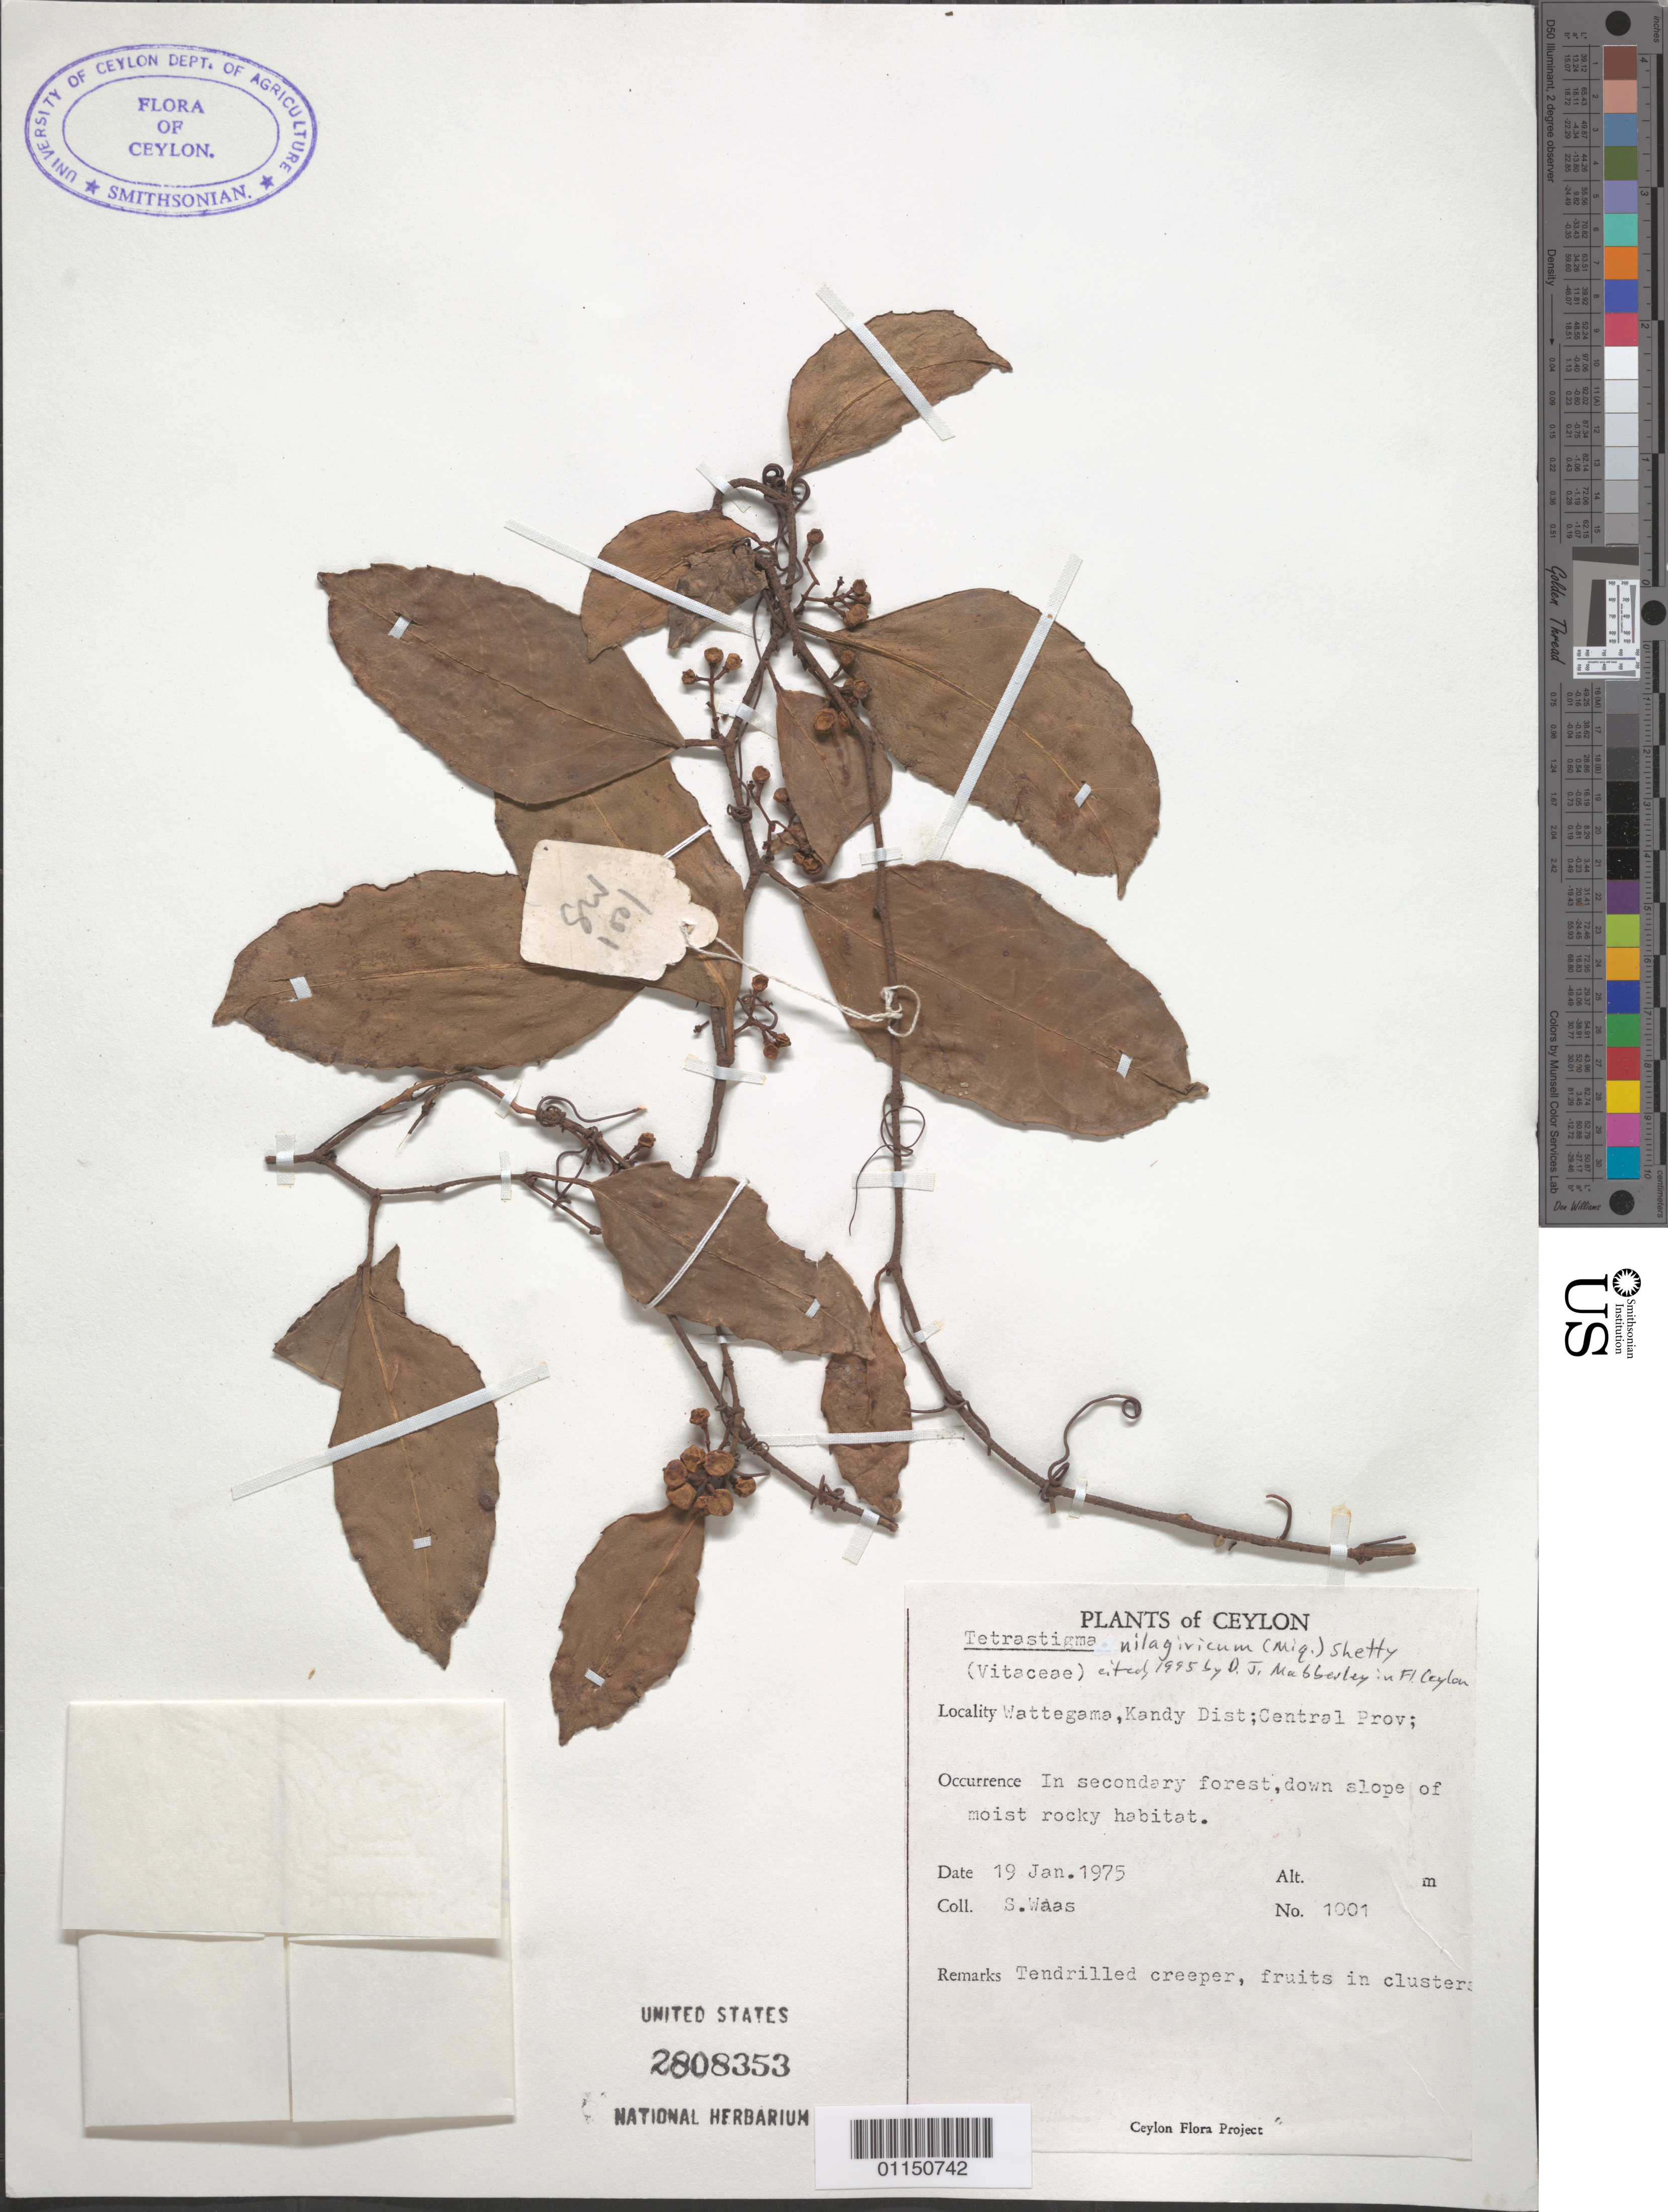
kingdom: Plantae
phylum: Tracheophyta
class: Magnoliopsida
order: Vitales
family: Vitaceae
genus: Tetrastigma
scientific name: Tetrastigma nilagiricum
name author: (Mig.) B.V. Shetty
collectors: S. Waas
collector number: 1001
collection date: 1975-01-19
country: Sri Lanka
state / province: Central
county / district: Kandy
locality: Wattegama.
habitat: In secondary forest, down slope of moist rocky habitat. Tendrilled creeper.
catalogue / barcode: US 2808353